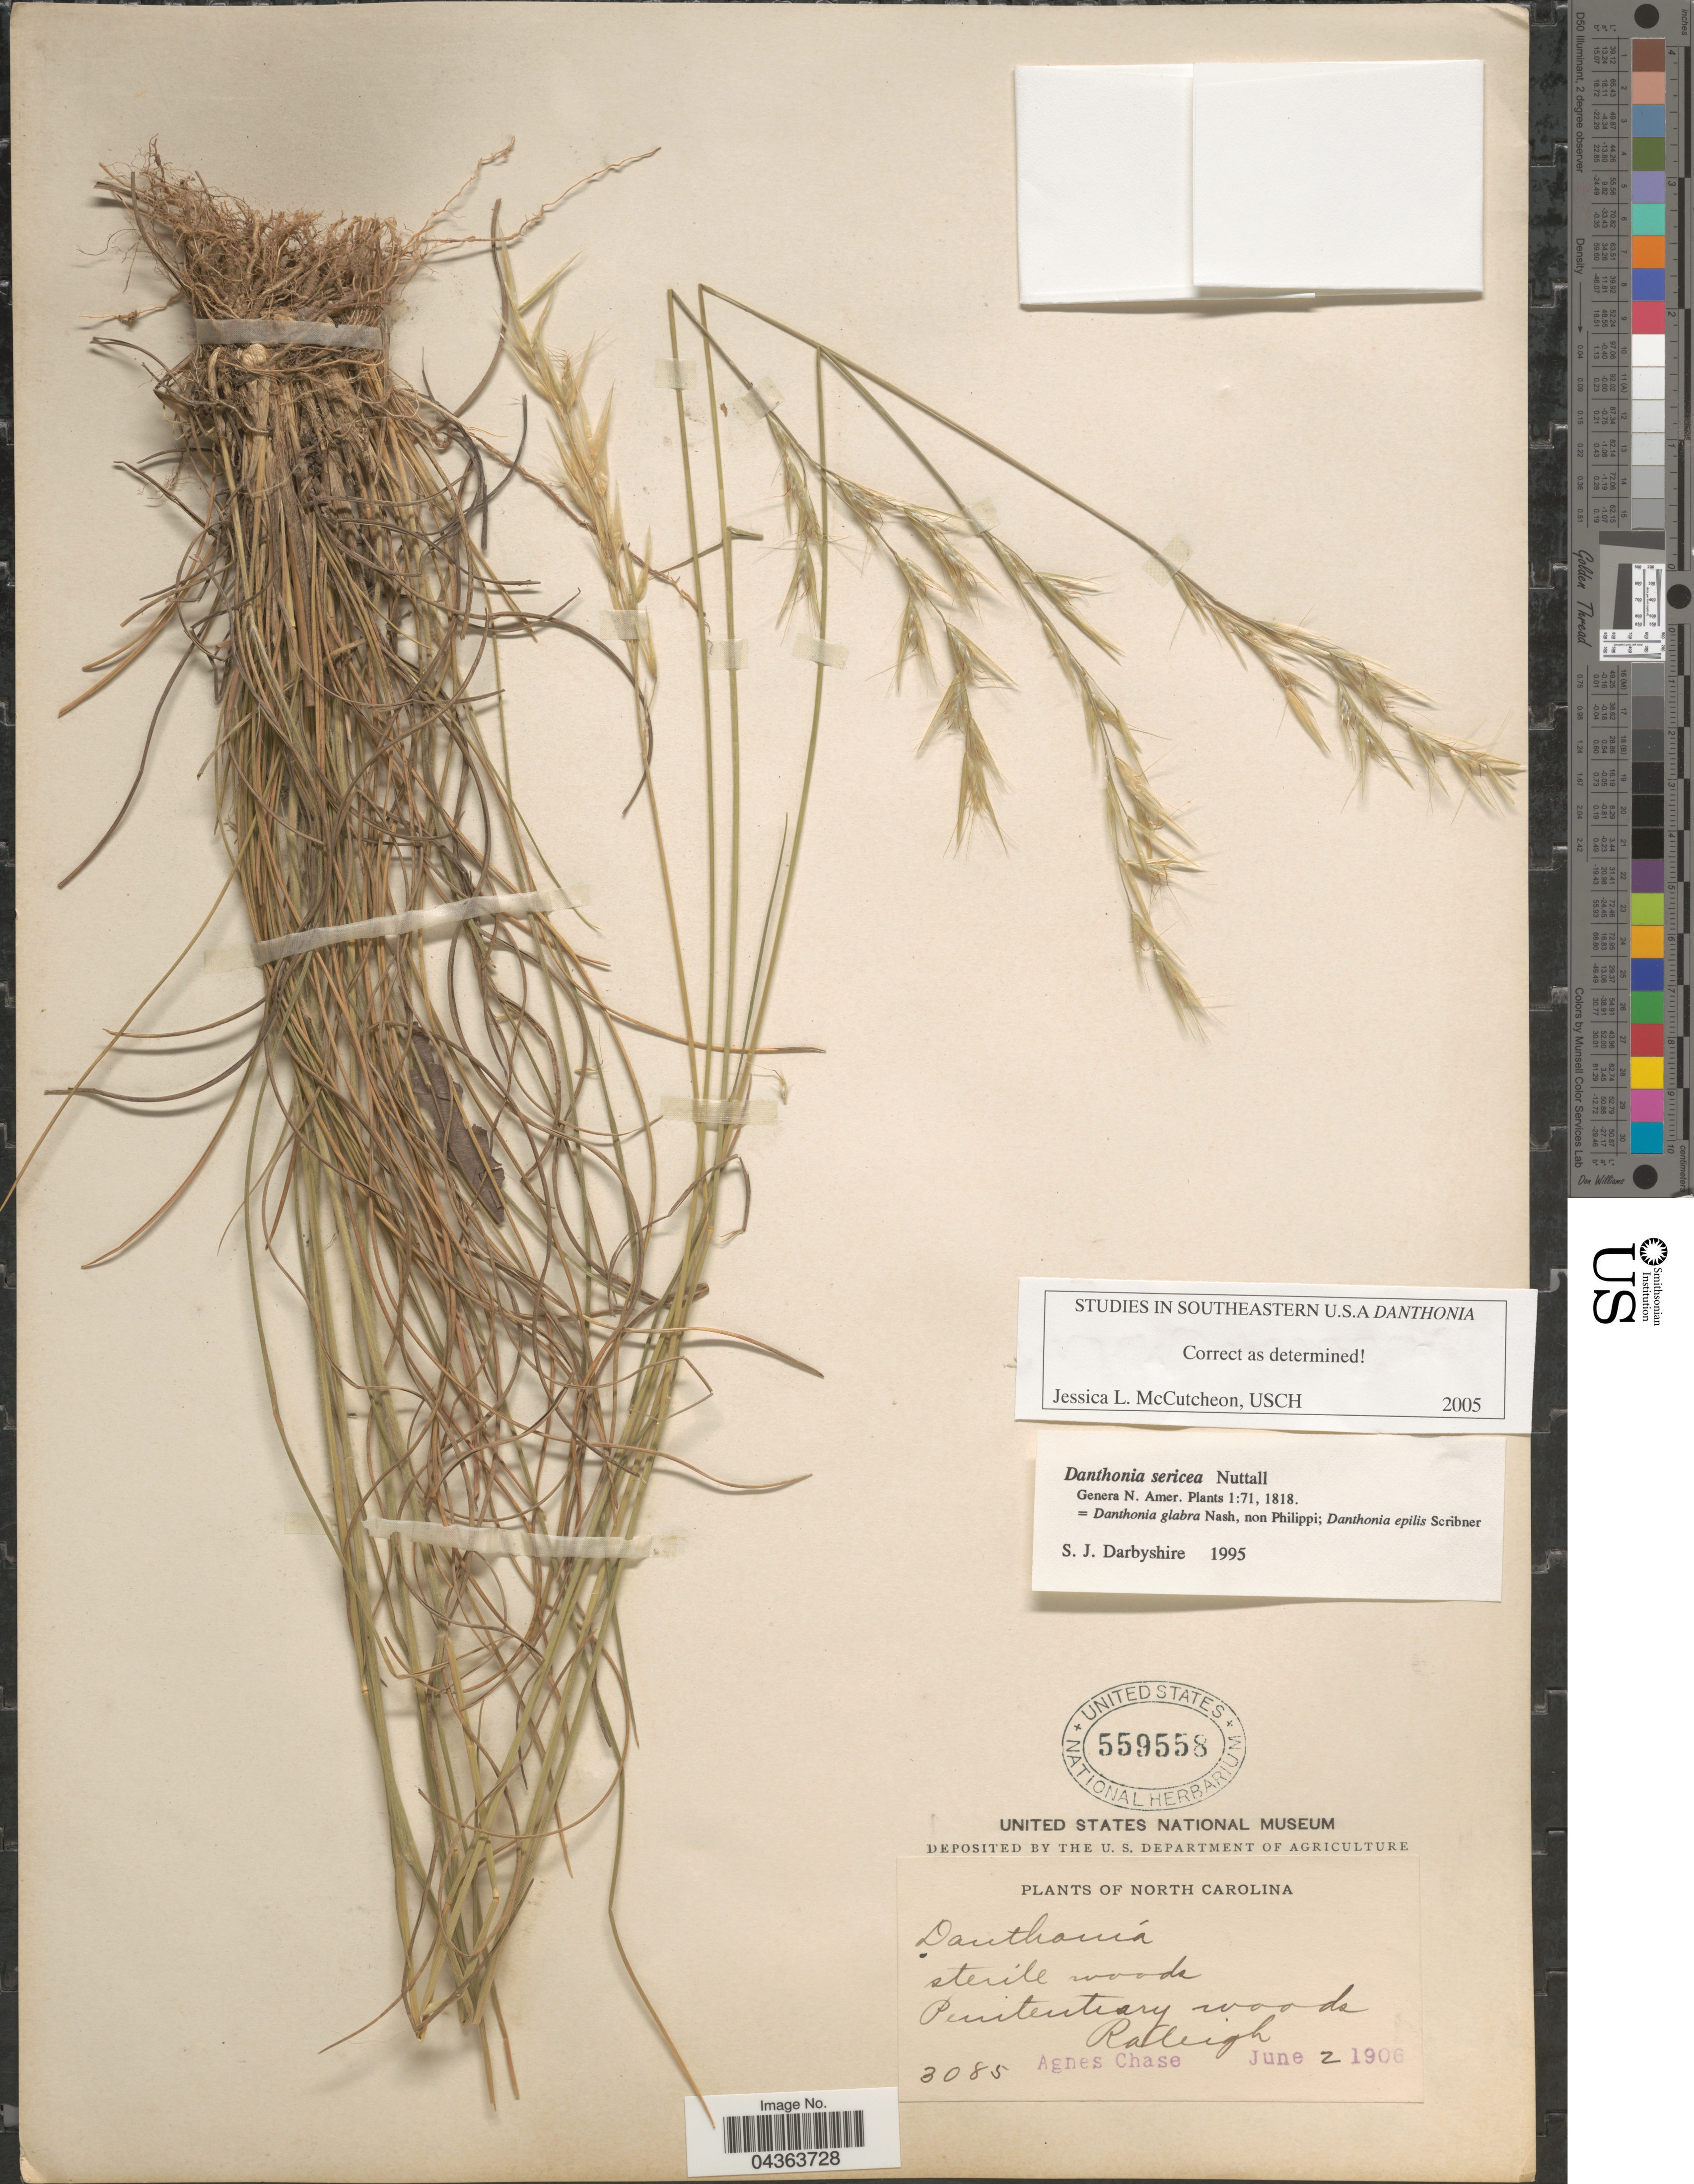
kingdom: Plantae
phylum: Tracheophyta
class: Liliopsida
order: Poales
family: Poaceae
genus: Danthonia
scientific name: Danthonia sericea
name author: Nutt.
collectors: A. Chase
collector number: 3085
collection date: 1906-06-02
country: United States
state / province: North Carolina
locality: Penitentiary woods. Raleigh.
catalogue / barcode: US 559558